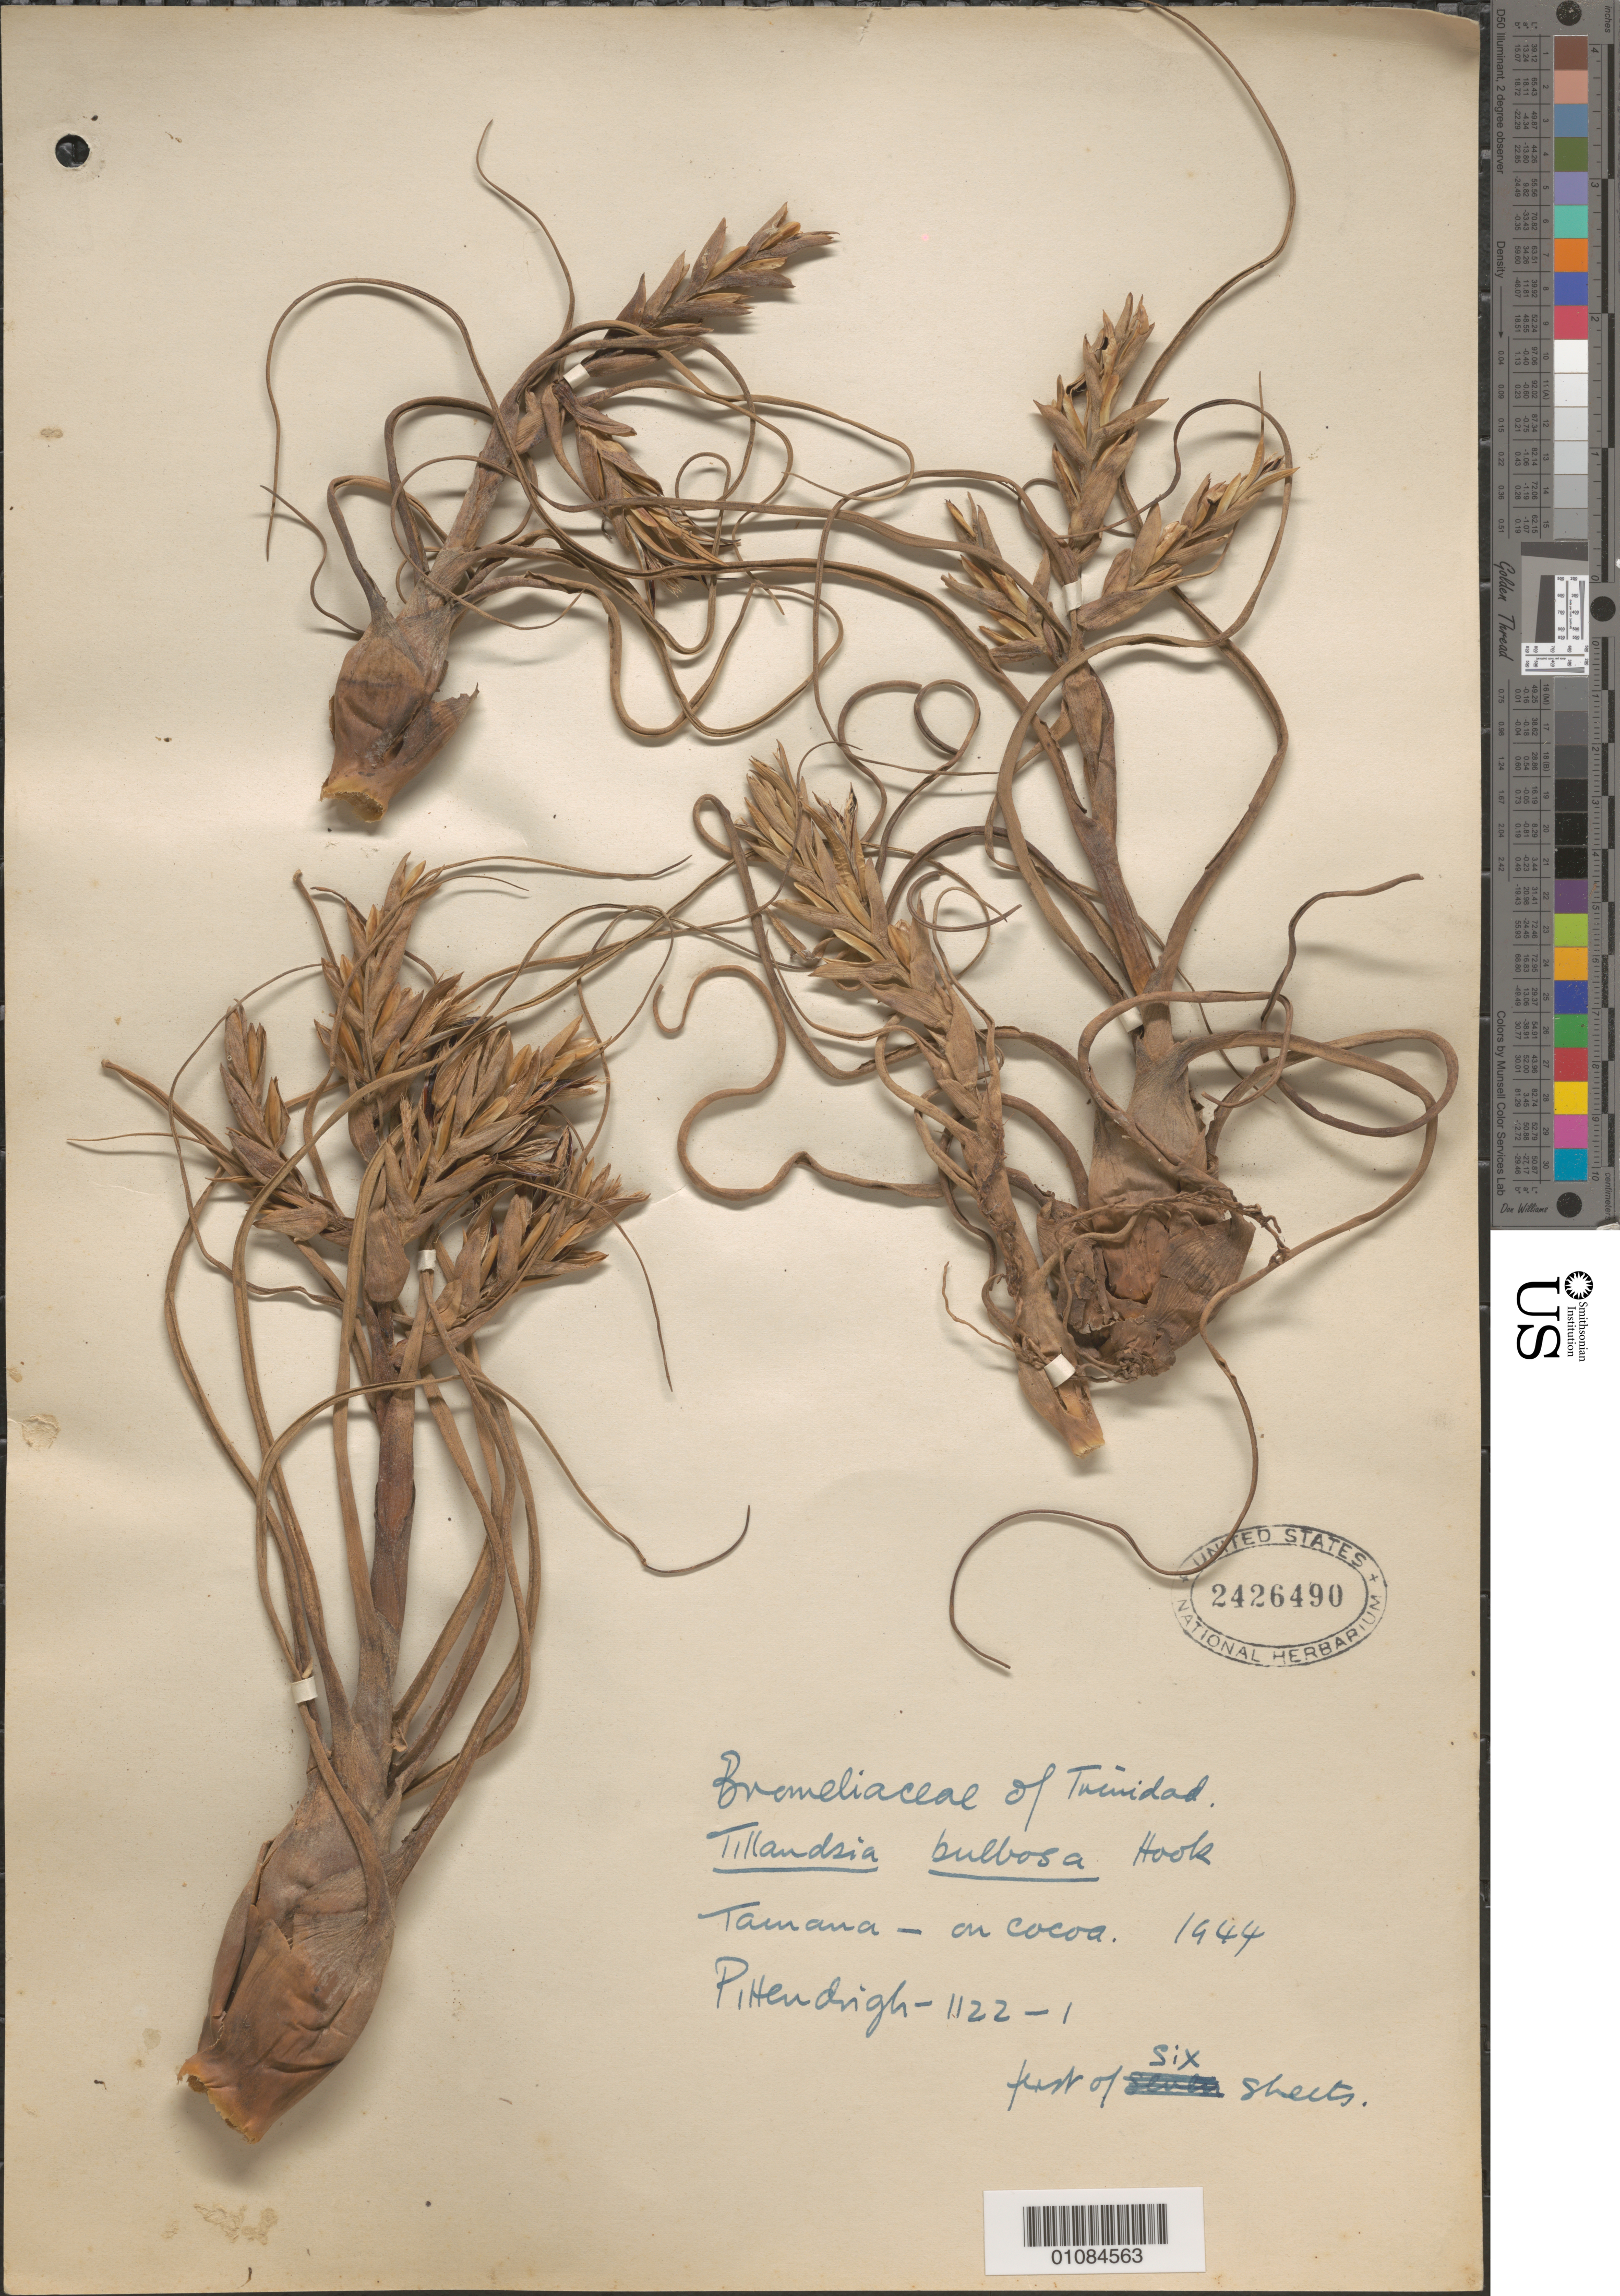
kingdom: Plantae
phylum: Tracheophyta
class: Liliopsida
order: Poales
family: Bromeliaceae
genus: Tillandsia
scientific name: Tillandsia bulbosa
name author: Hook.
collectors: C. S. Pittendrigh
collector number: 1122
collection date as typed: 1944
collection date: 1944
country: Trinidad and Tobago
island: Trinidad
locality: tamana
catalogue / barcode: US 2426490